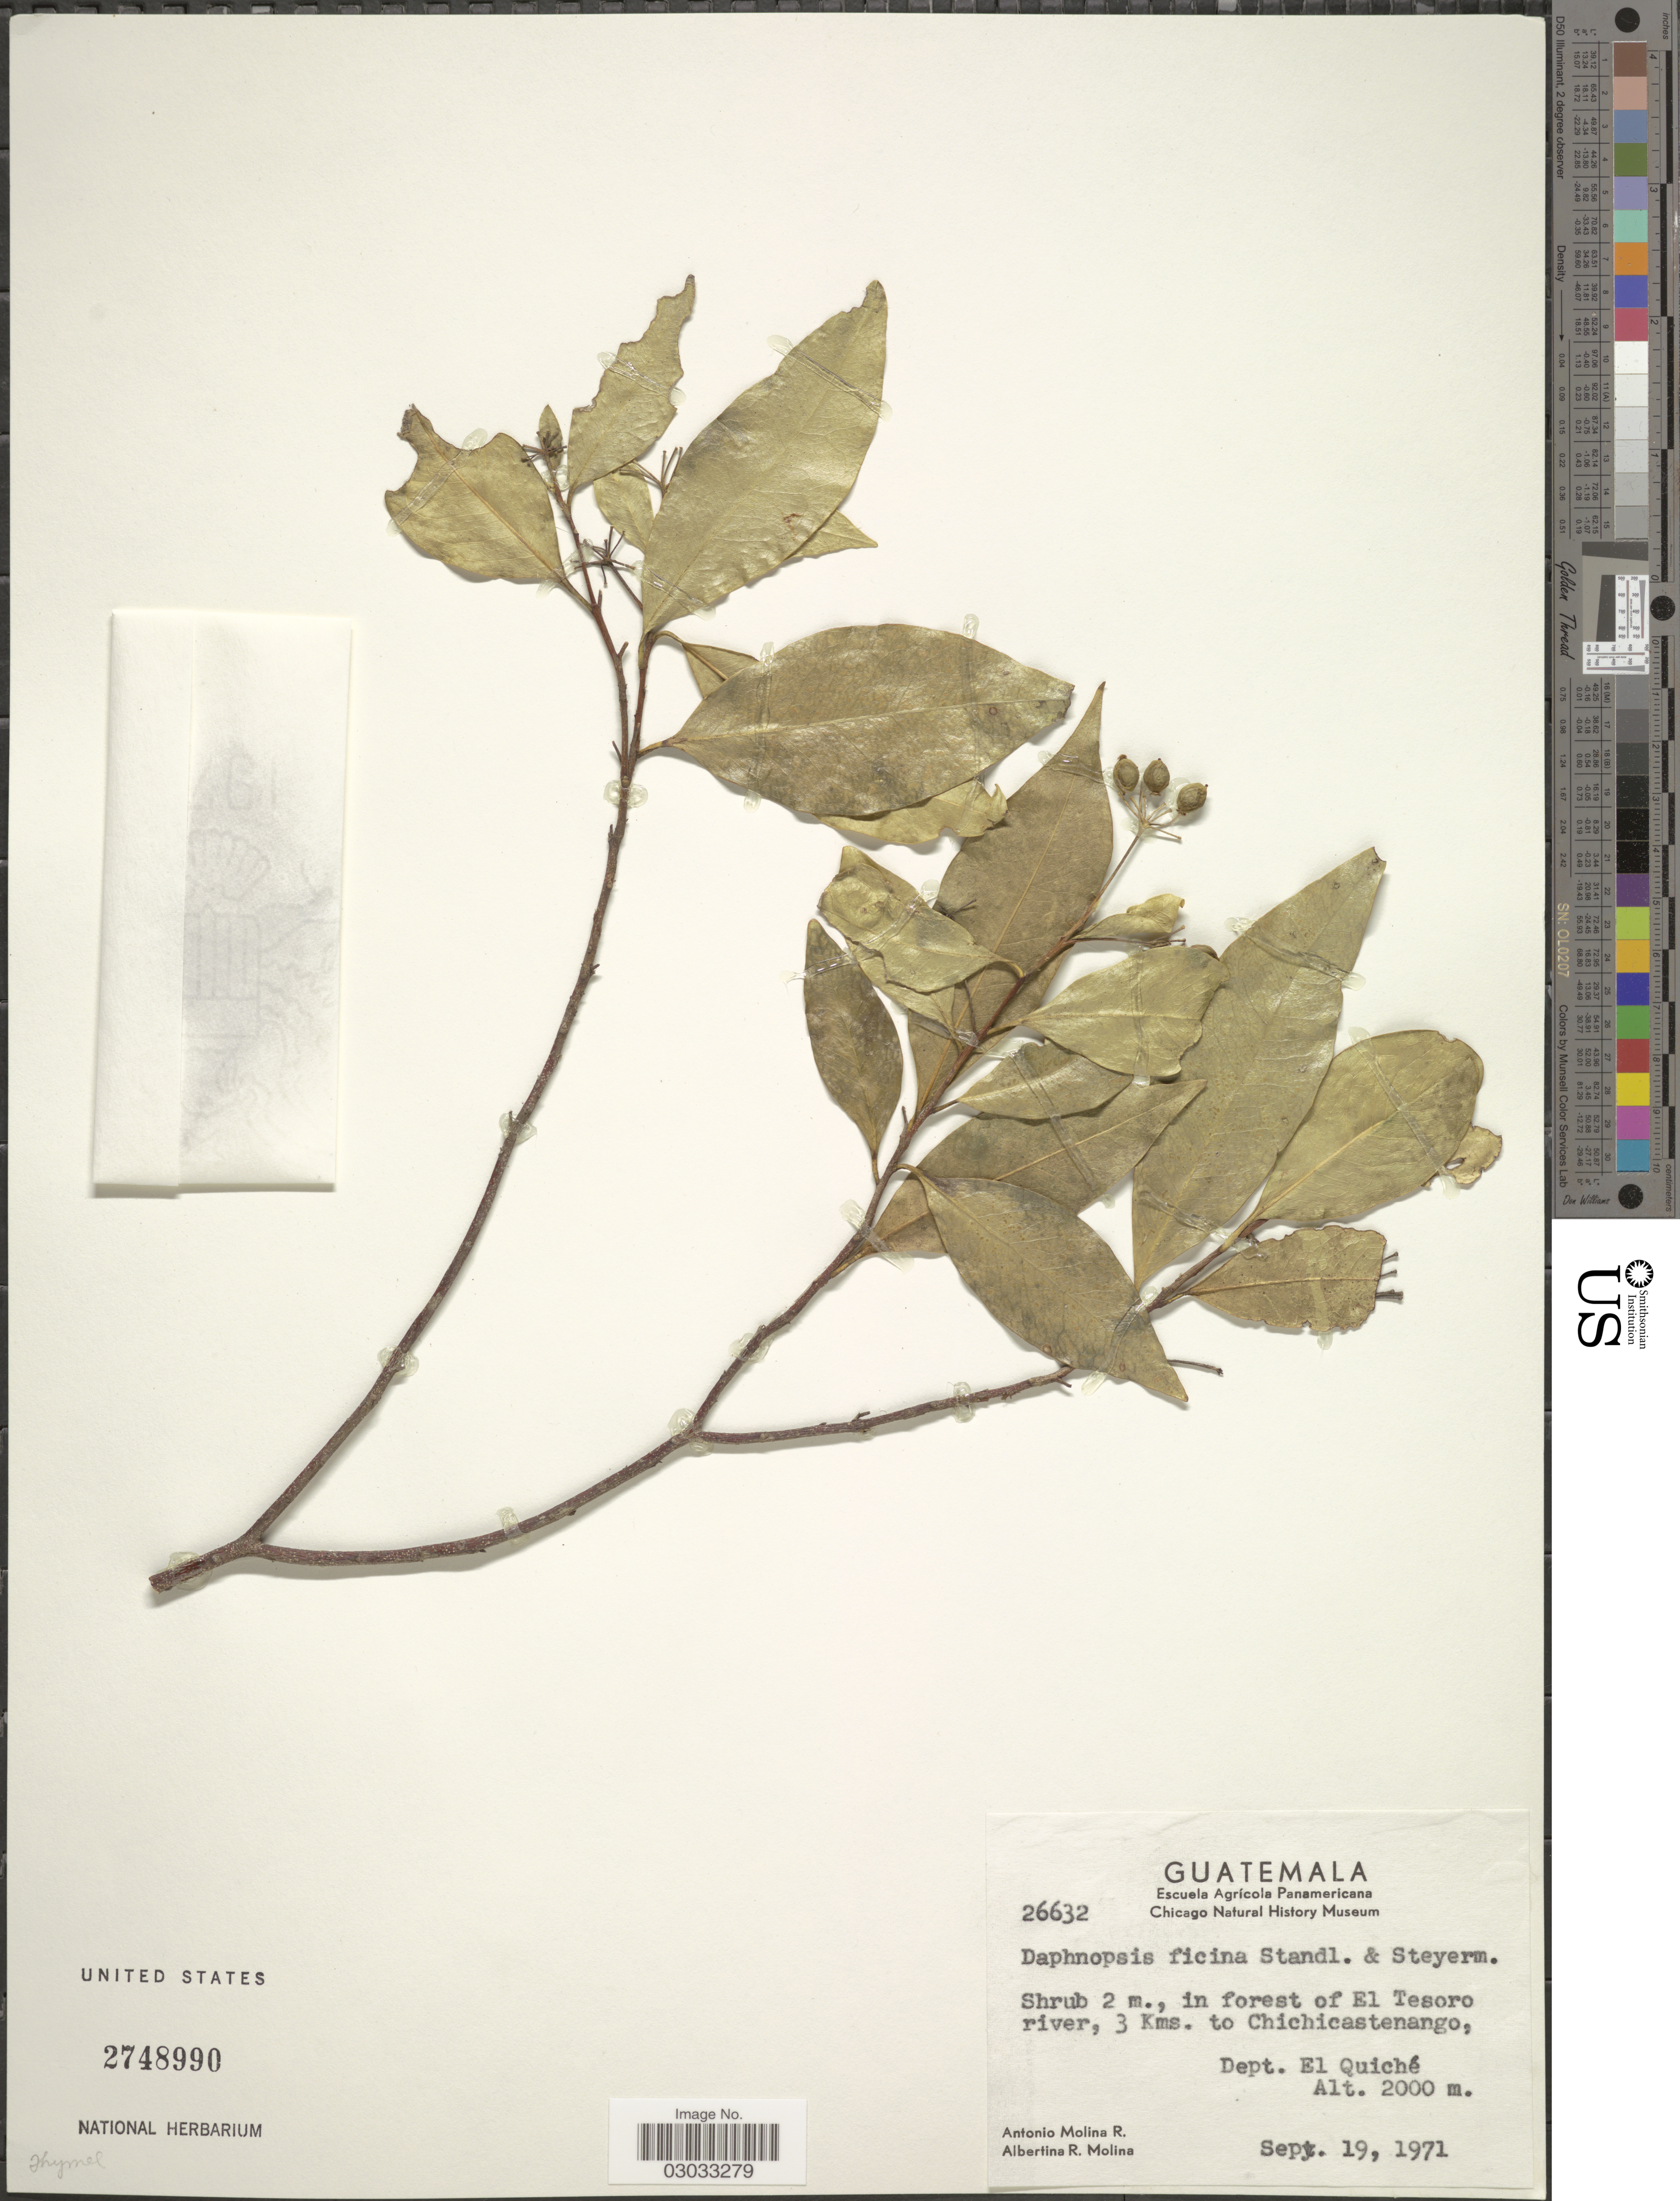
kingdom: Plantae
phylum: Tracheophyta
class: Magnoliopsida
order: Malvales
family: Thymelaeaceae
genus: Daphnopsis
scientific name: Daphnopsis ficina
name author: Standl. & Steyerm.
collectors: A. Molina R. & A. R. Molina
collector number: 26632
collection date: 1971-09-19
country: Guatemala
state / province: El Quiché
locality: In forest of El Tesoro river, 3 Kms. to Chichicastenango, Dept. El Quiché.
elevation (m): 2000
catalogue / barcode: US 2748990